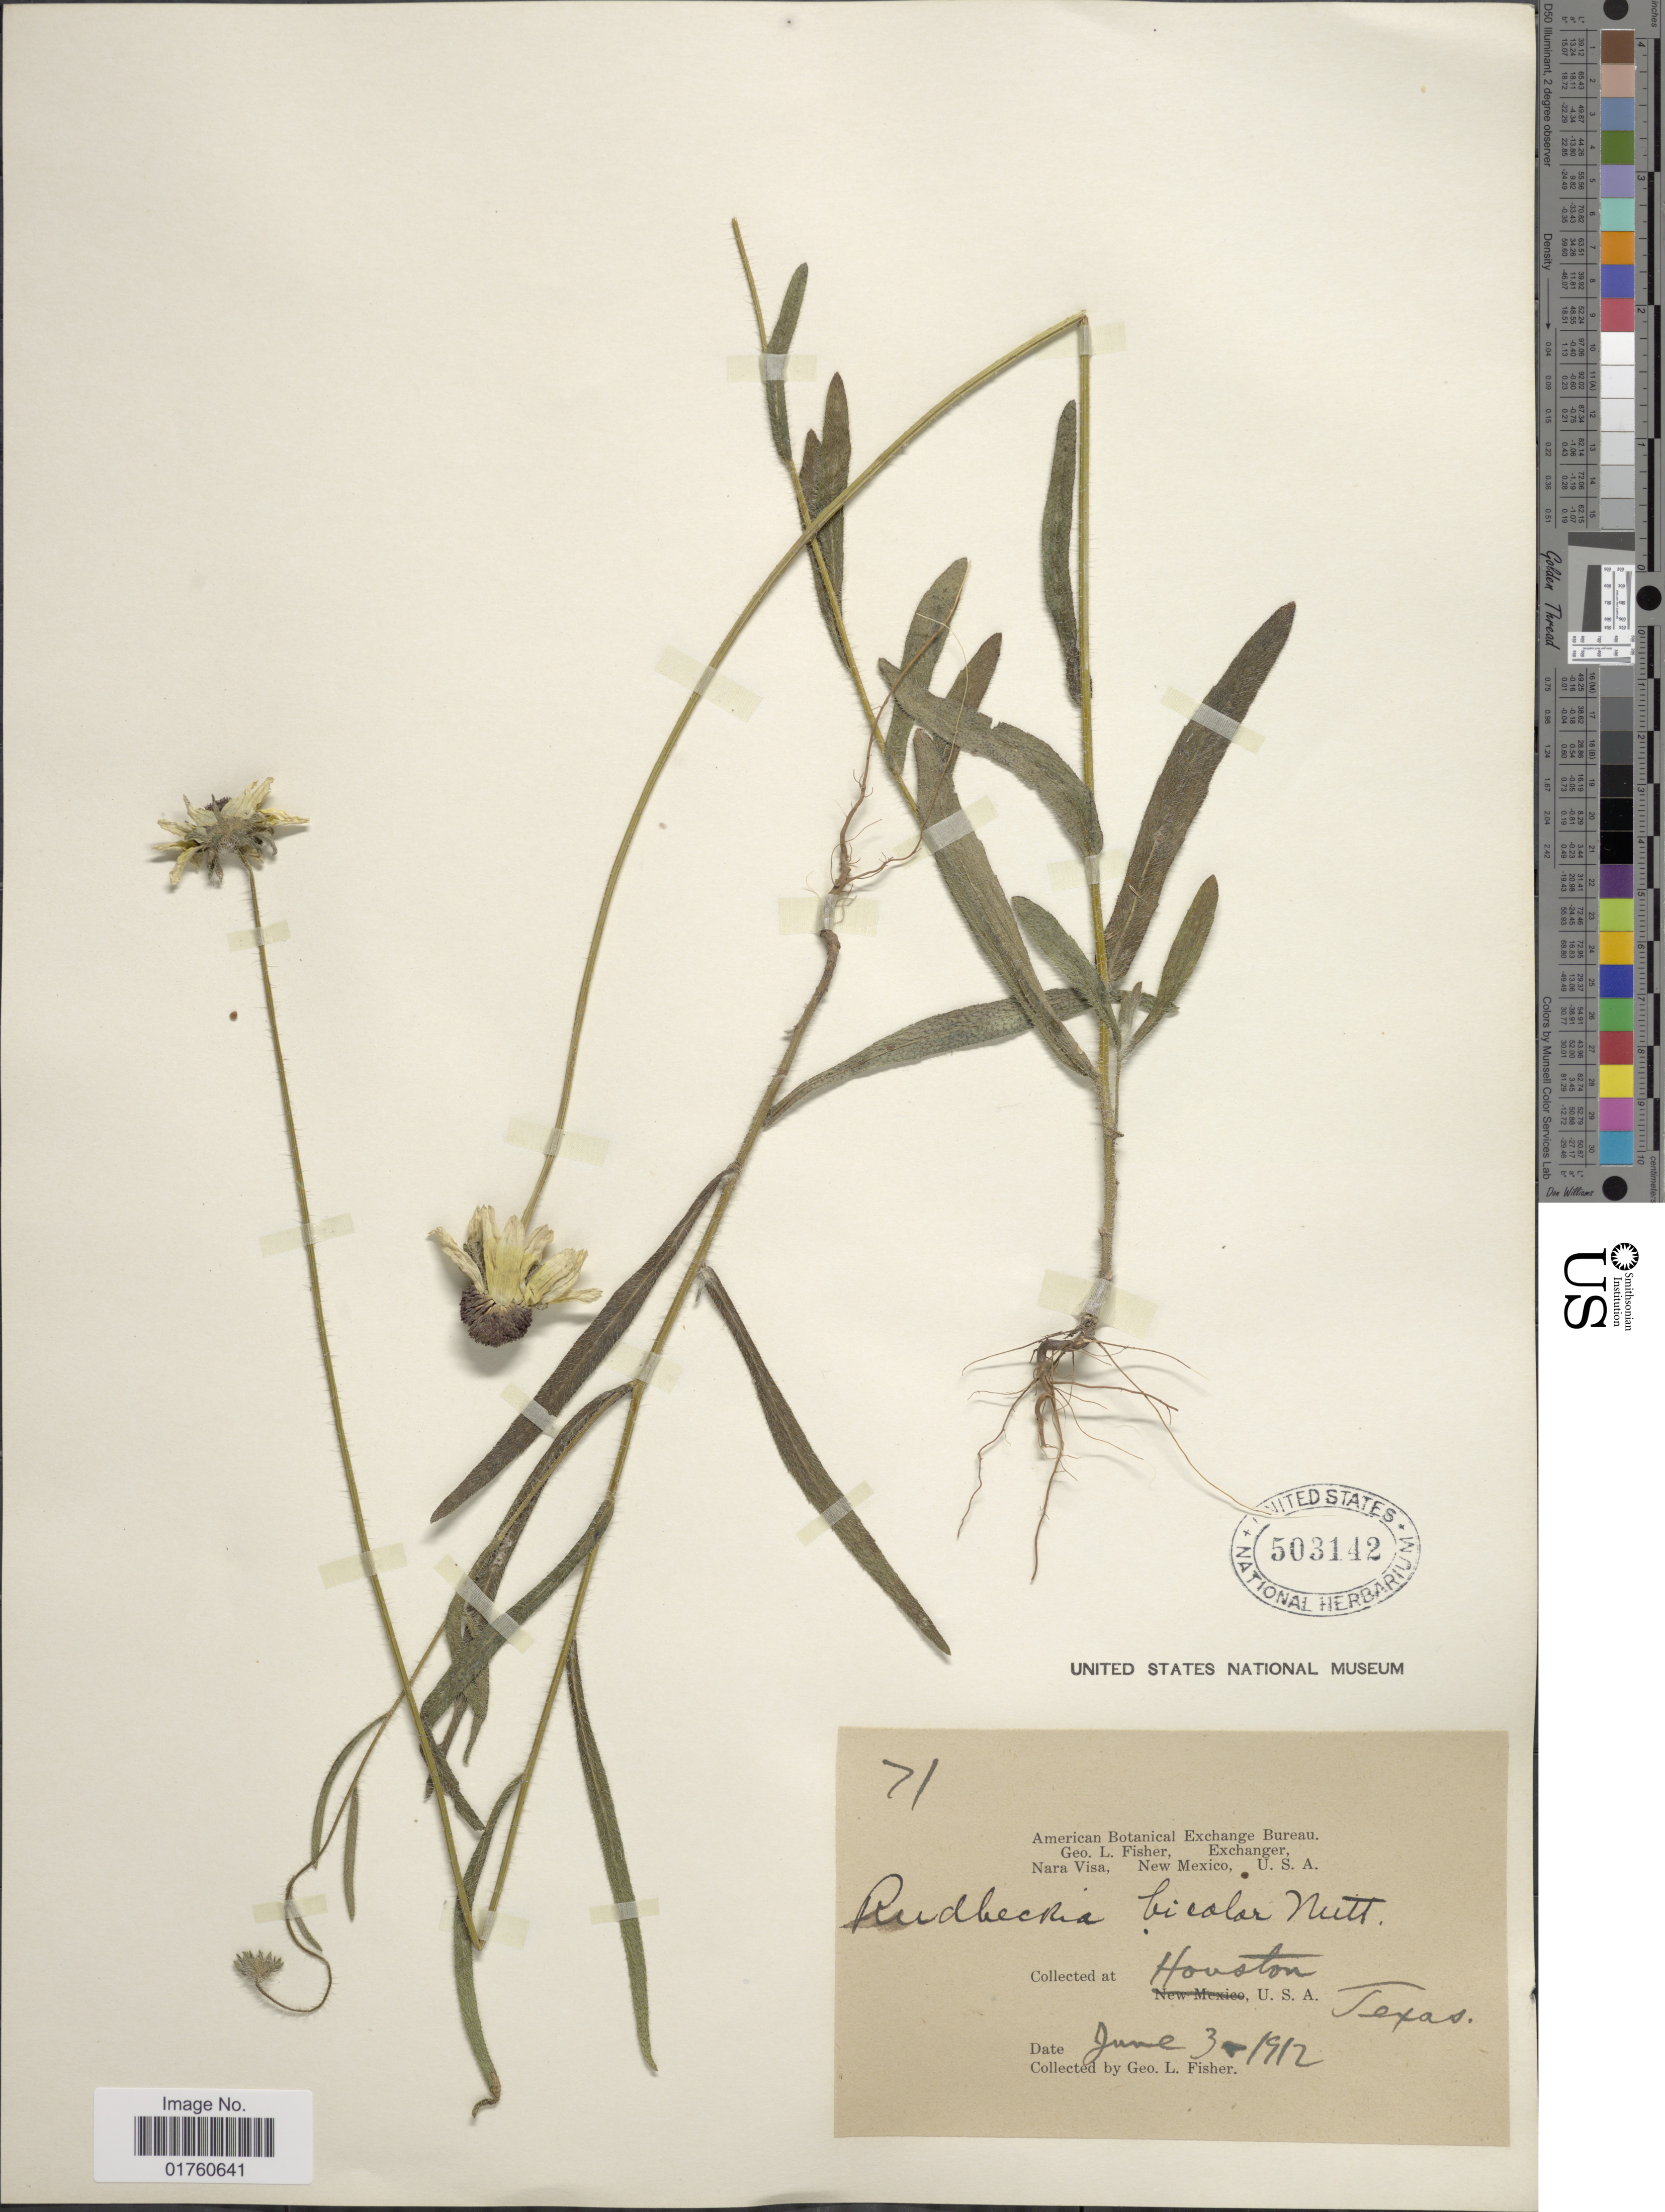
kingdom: Plantae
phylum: Tracheophyta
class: Magnoliopsida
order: Asterales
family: Asteraceae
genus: Rudbeckia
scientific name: Rudbeckia bicolor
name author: Nutt.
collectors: G. L. Fisher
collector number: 71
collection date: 1912-06-03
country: United States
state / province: Texas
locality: Houston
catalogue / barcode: US 503142